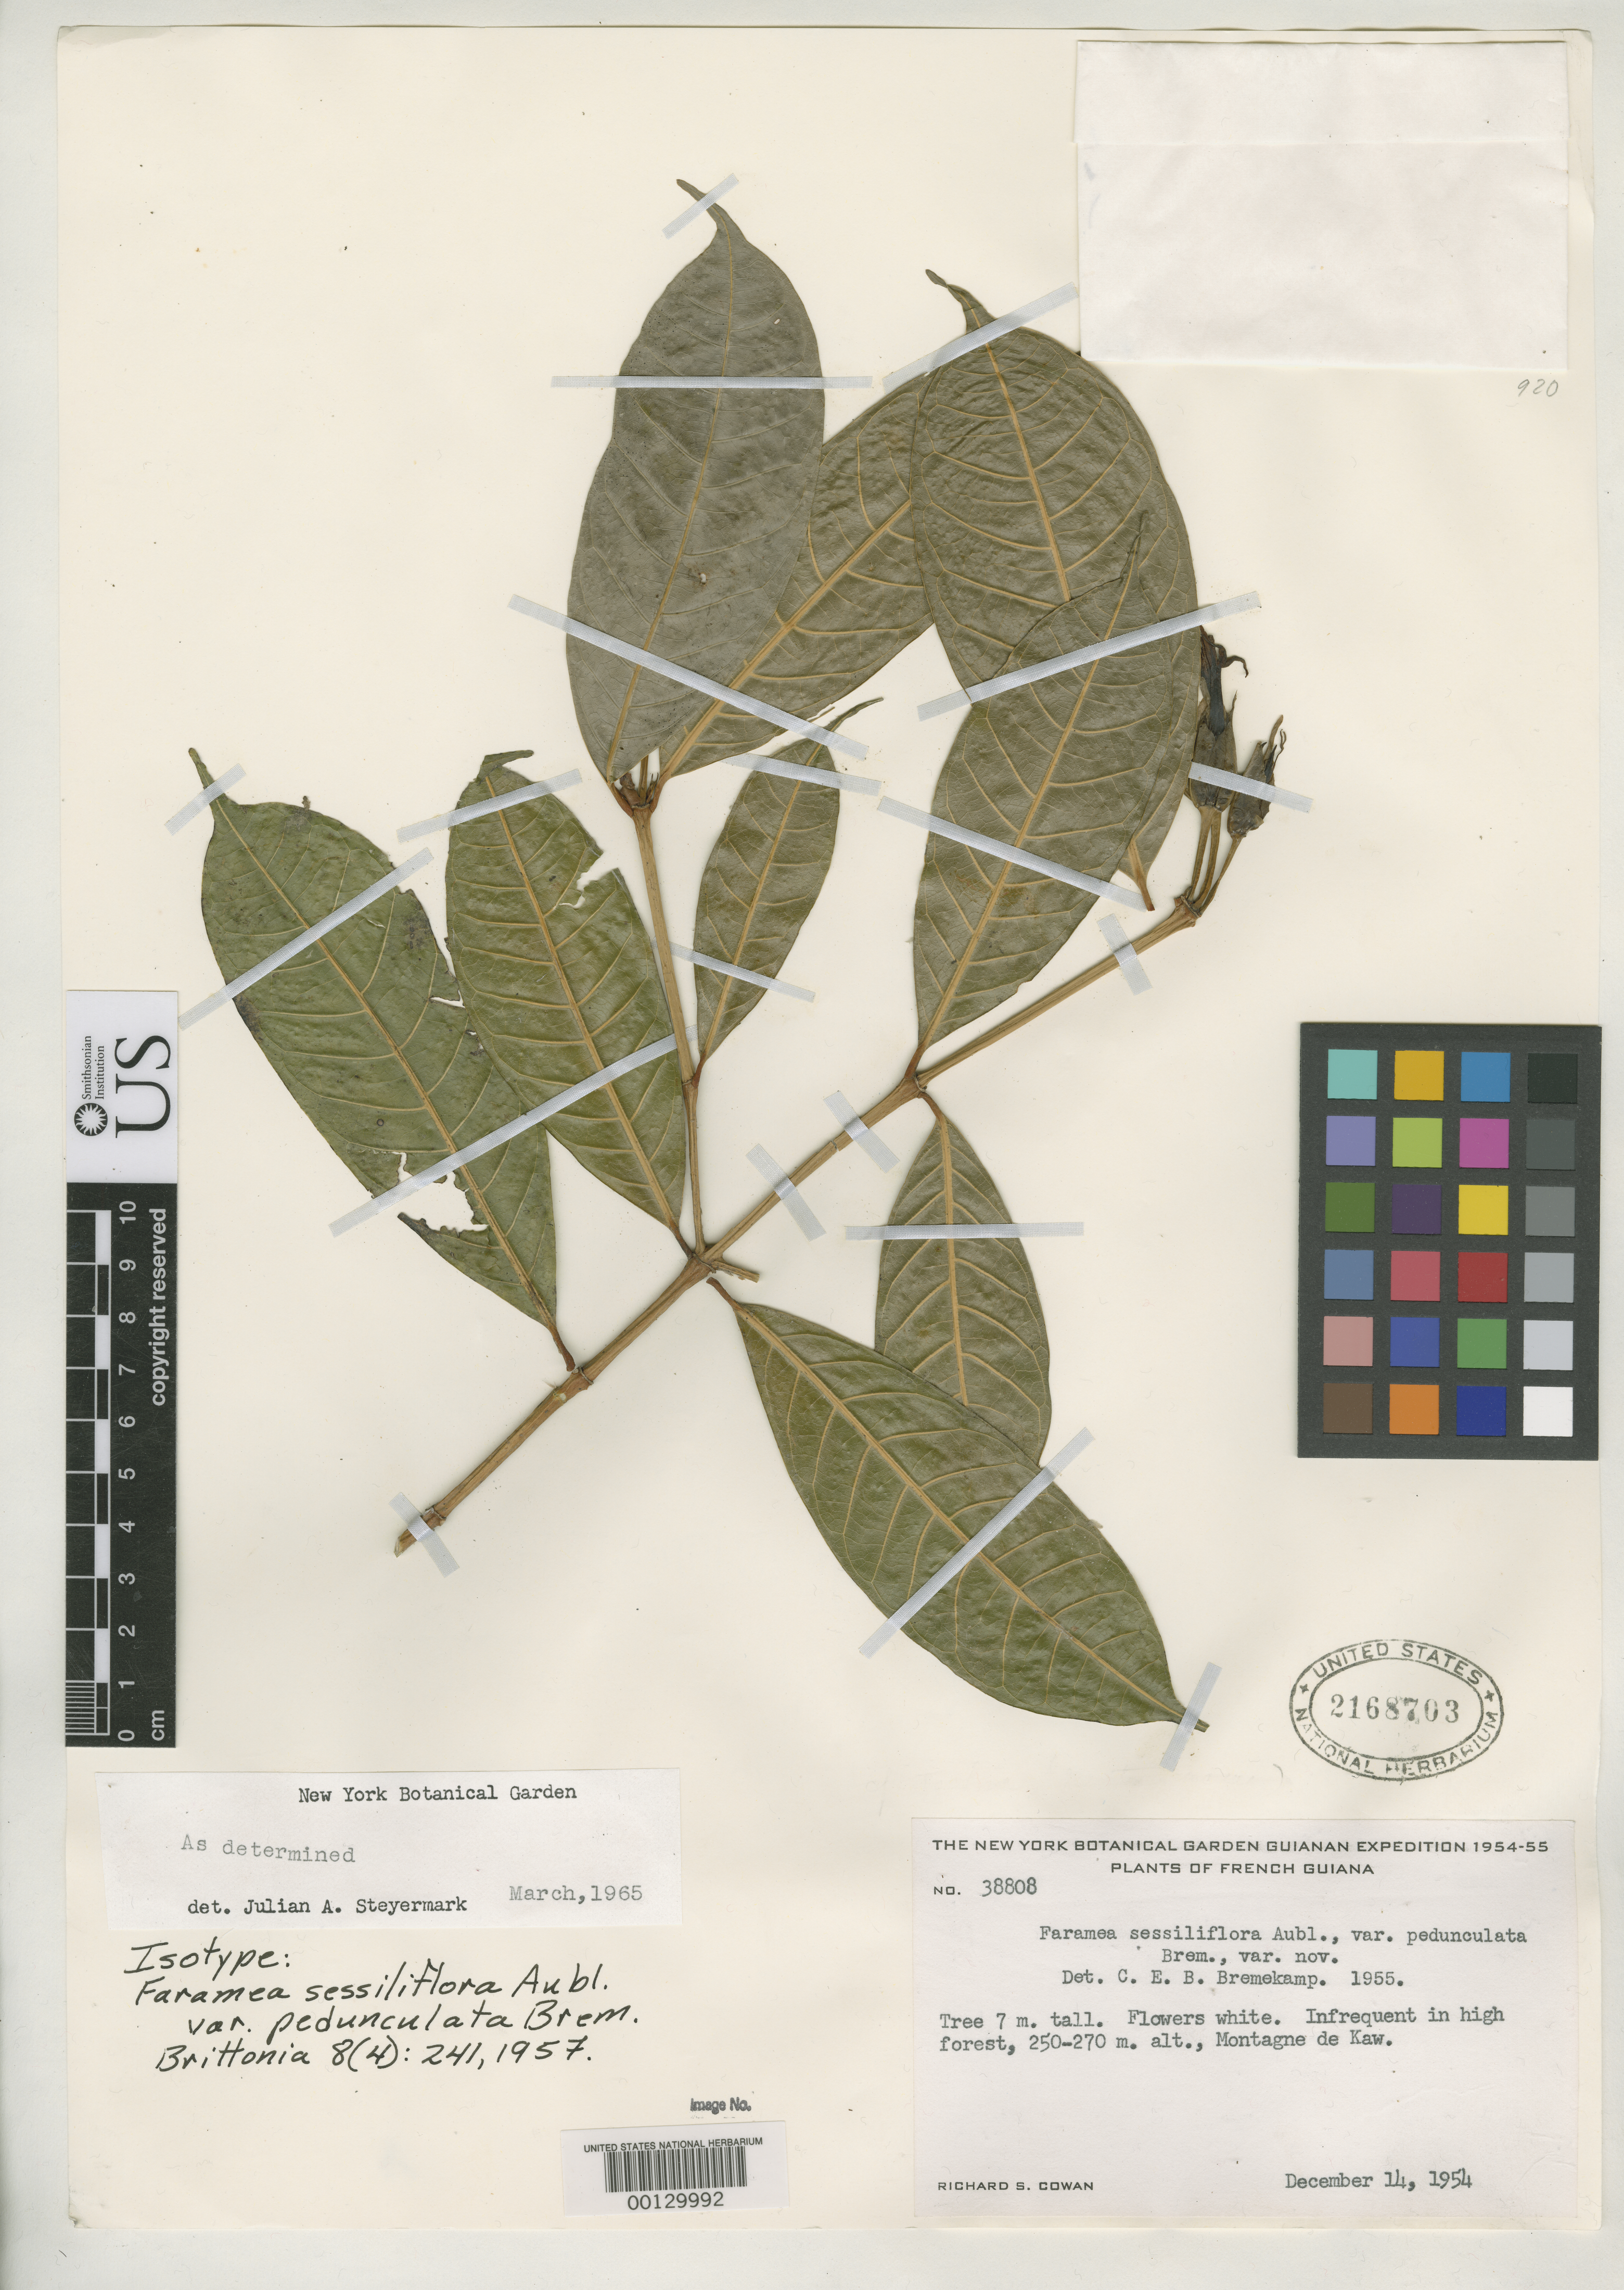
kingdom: Plantae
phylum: Tracheophyta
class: Magnoliopsida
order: Gentianales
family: Rubiaceae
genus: Faramea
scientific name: Faramea sessiliflora var. pedunculata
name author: Bremek.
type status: Isotype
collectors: R. S. Cowan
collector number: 38808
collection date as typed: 14 Dec 1954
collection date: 1954-12-14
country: French Guiana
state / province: Cayenne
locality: Montagne de Kaw.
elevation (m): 250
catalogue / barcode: US 2168703